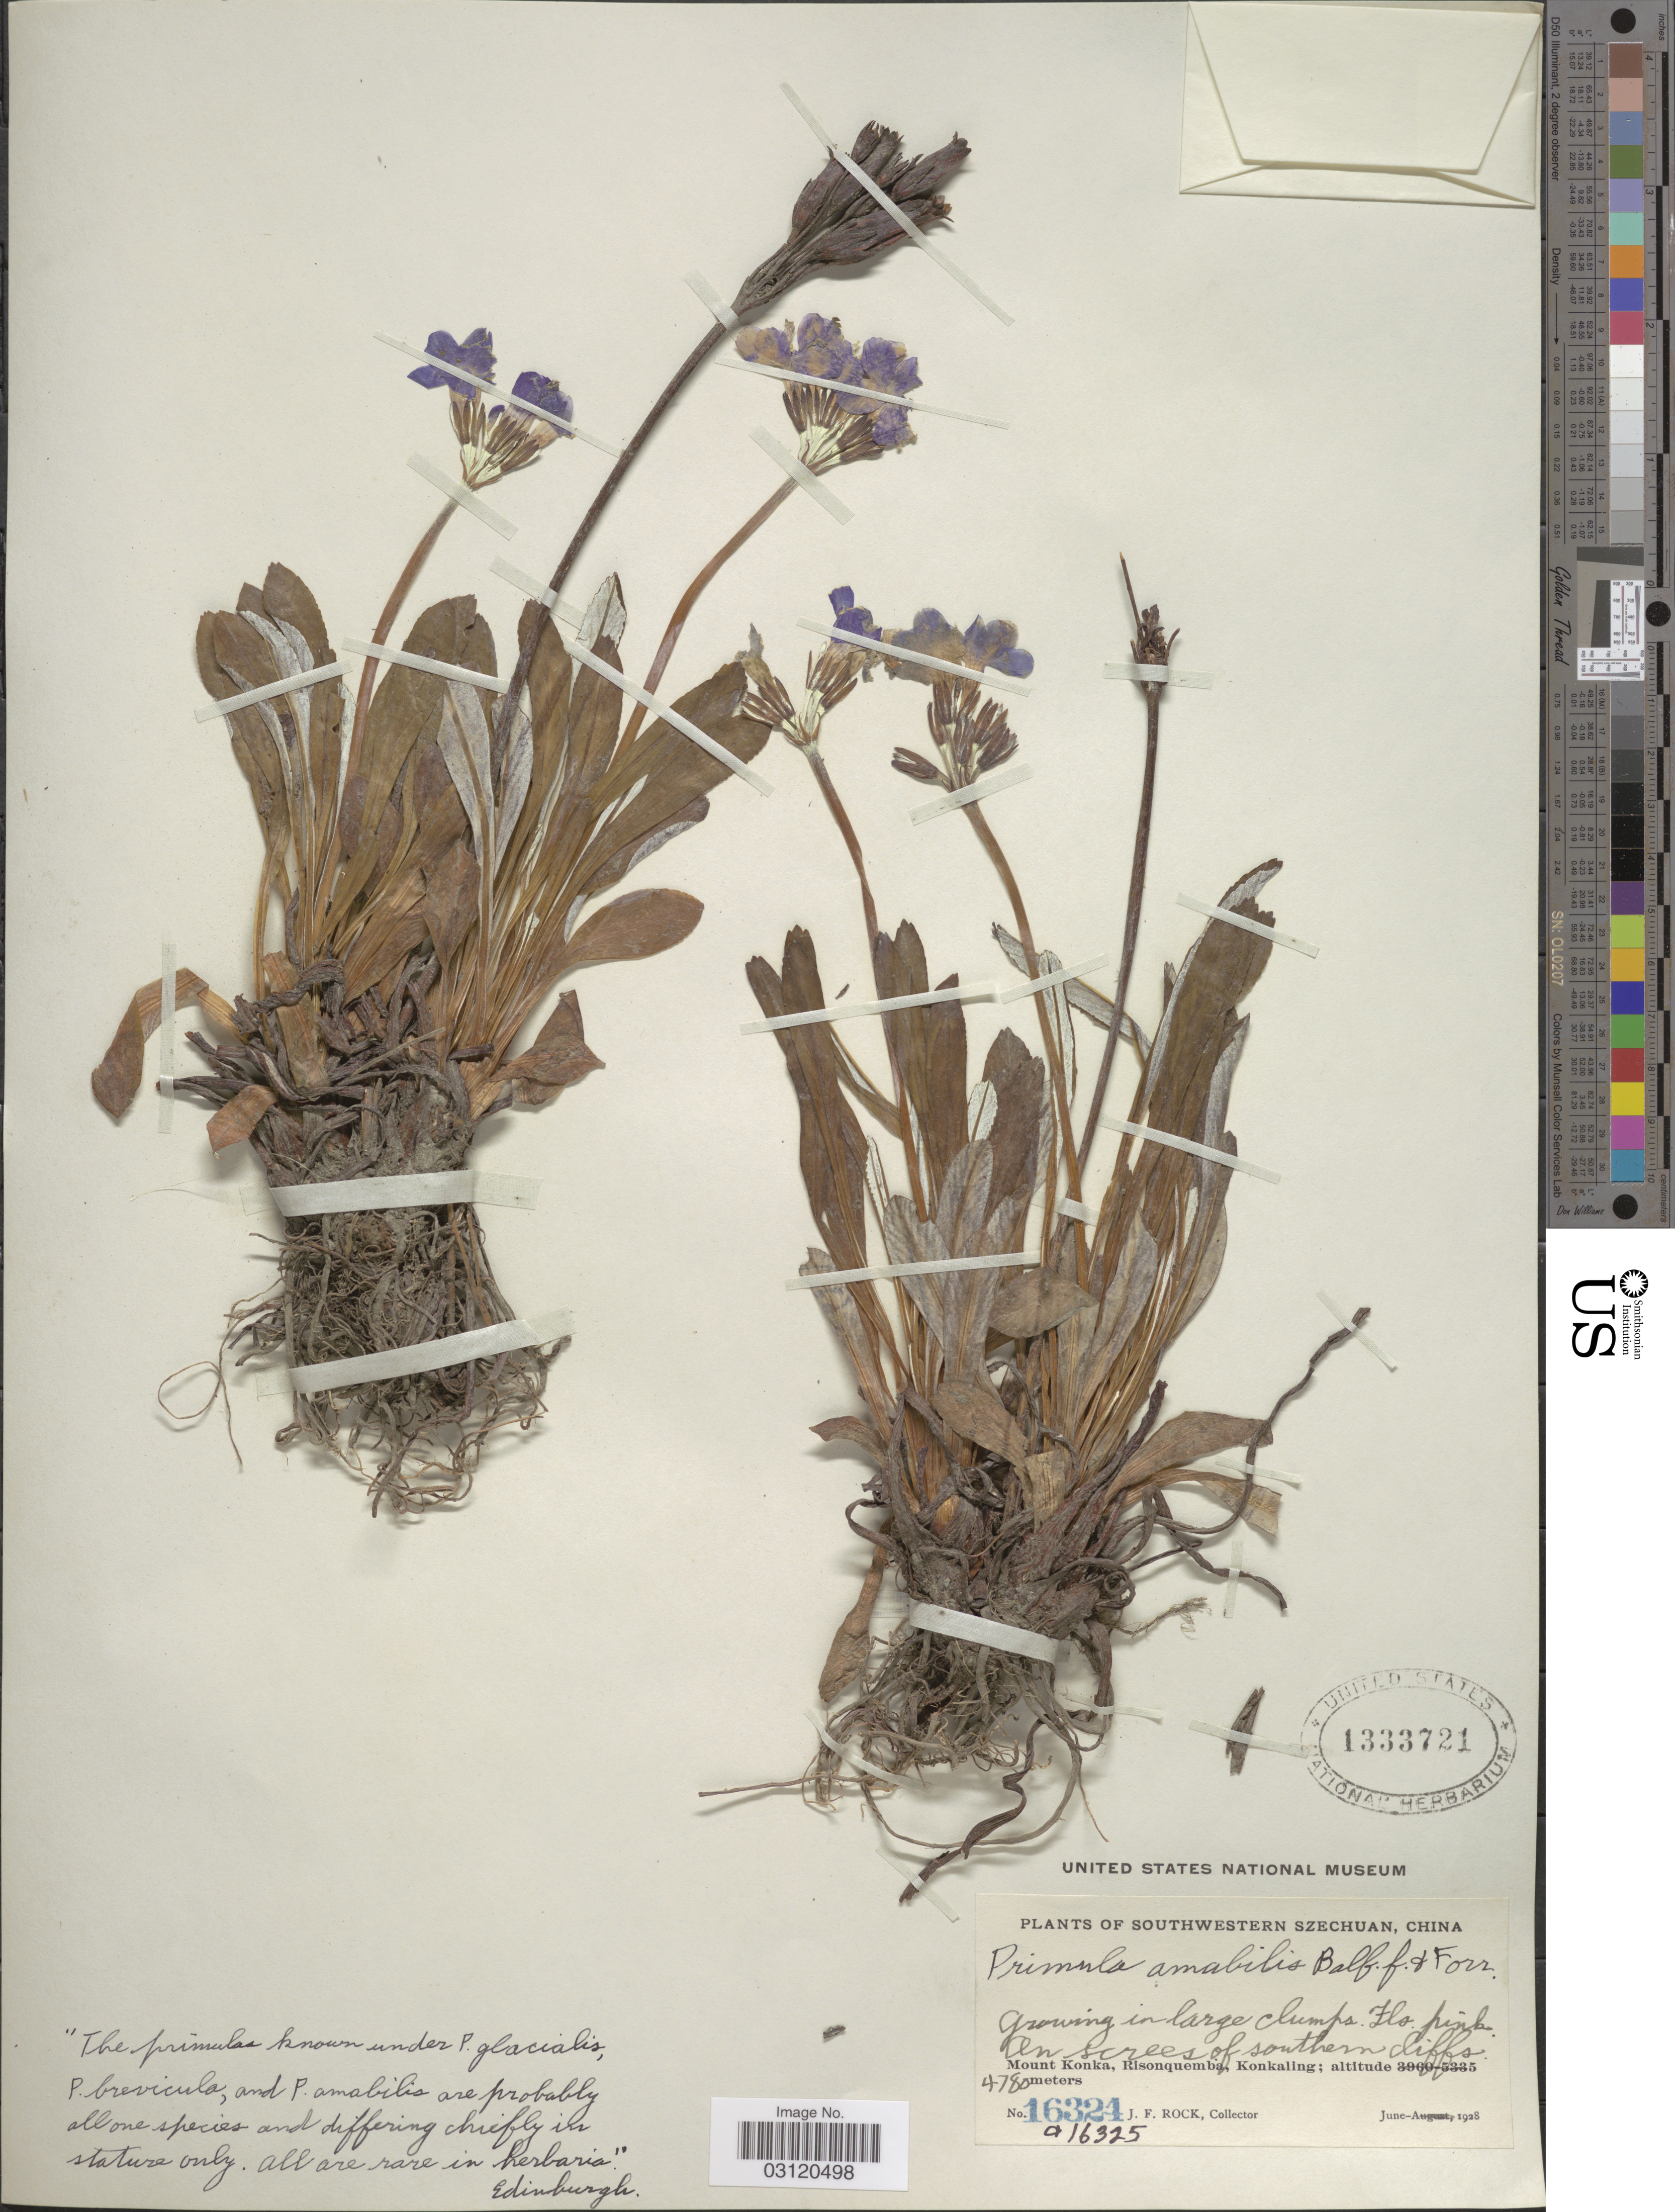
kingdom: Plantae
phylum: Tracheophyta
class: Magnoliopsida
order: Ericales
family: Primulaceae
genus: Primula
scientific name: Primula amabilis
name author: Balf. f. & Forrest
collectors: J. Rock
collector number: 16324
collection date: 1928-06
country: China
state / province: Sichuan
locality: Southwestern Szechuan. Mount Konka, Risonquemba Konkaling.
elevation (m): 4780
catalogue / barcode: US 1333721